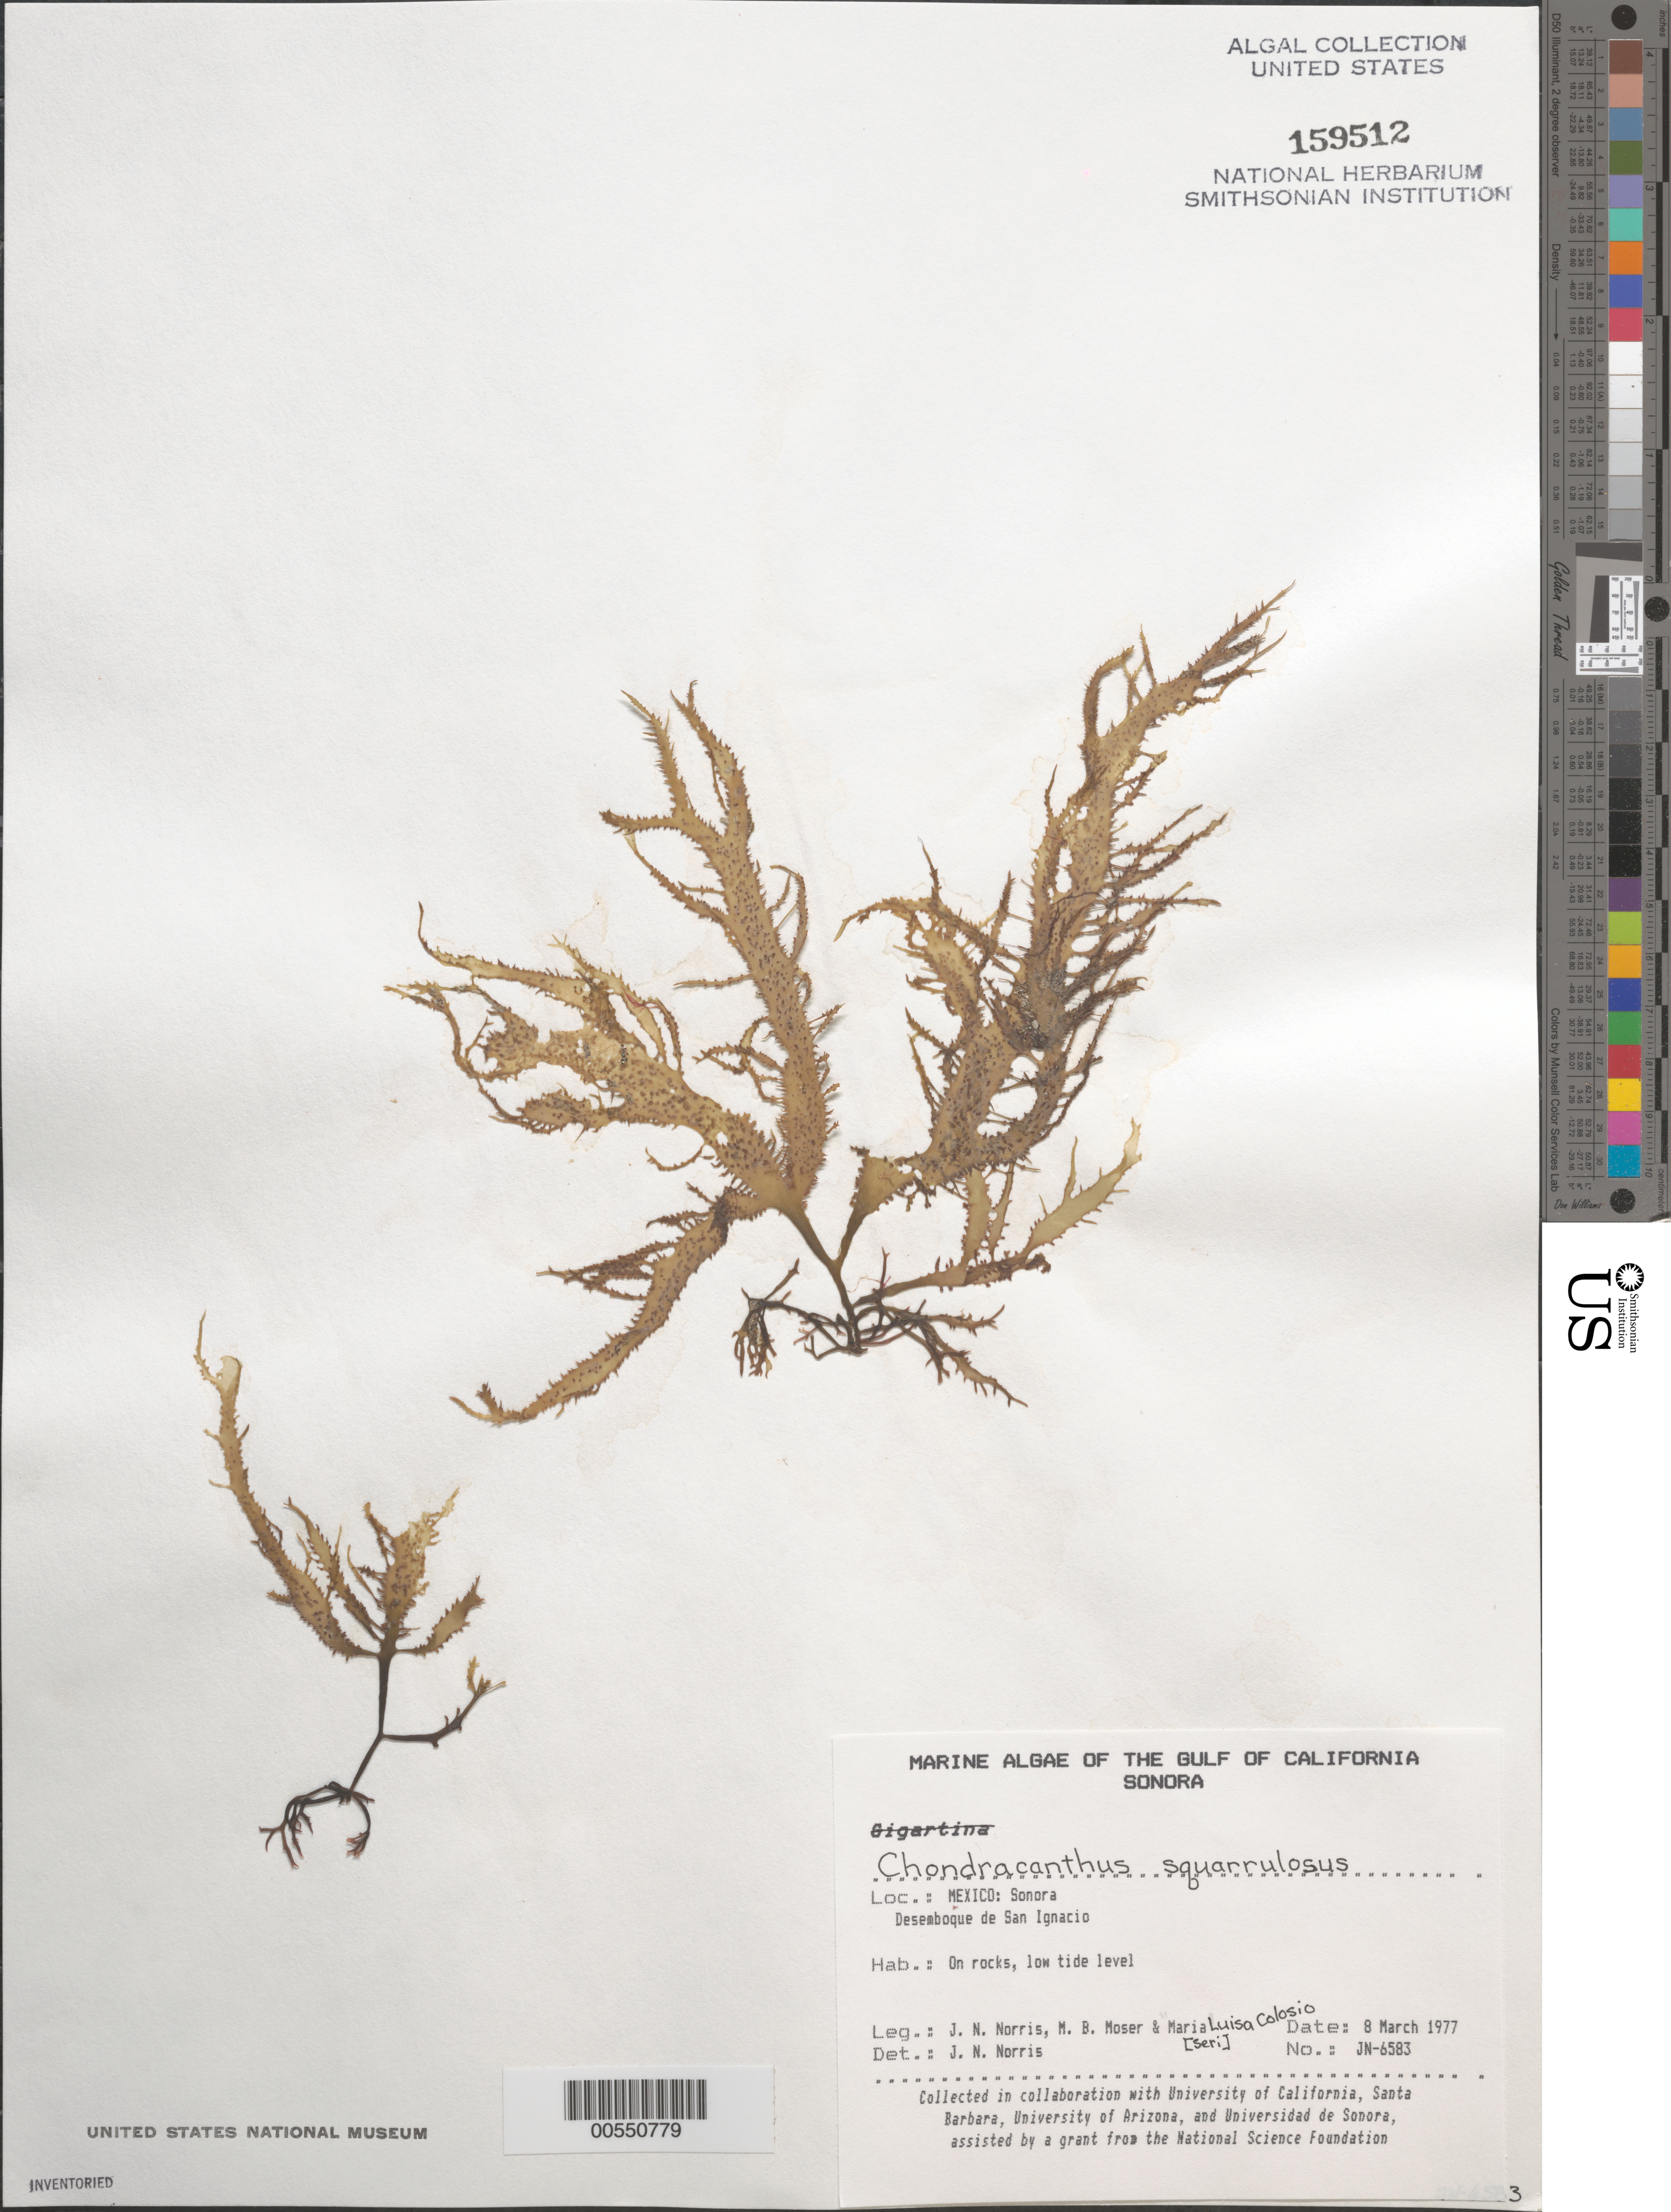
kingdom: Plantae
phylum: Rhodophyta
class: Florideophyceae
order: Gigartinales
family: Gigartinaceae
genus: Chondracanthus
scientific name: Chondracanthus squarrulosus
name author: (Setch. & N.L. Gardner) J.R. Hughey et al.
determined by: Norris, James N.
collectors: J. N. Norris, M. Moser & M. Colosio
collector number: JN-6583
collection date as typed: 08 Mar 1977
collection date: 1977-03-08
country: Mexico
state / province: Sonora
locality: Desemboque de San Ignacio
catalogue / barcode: US 159512